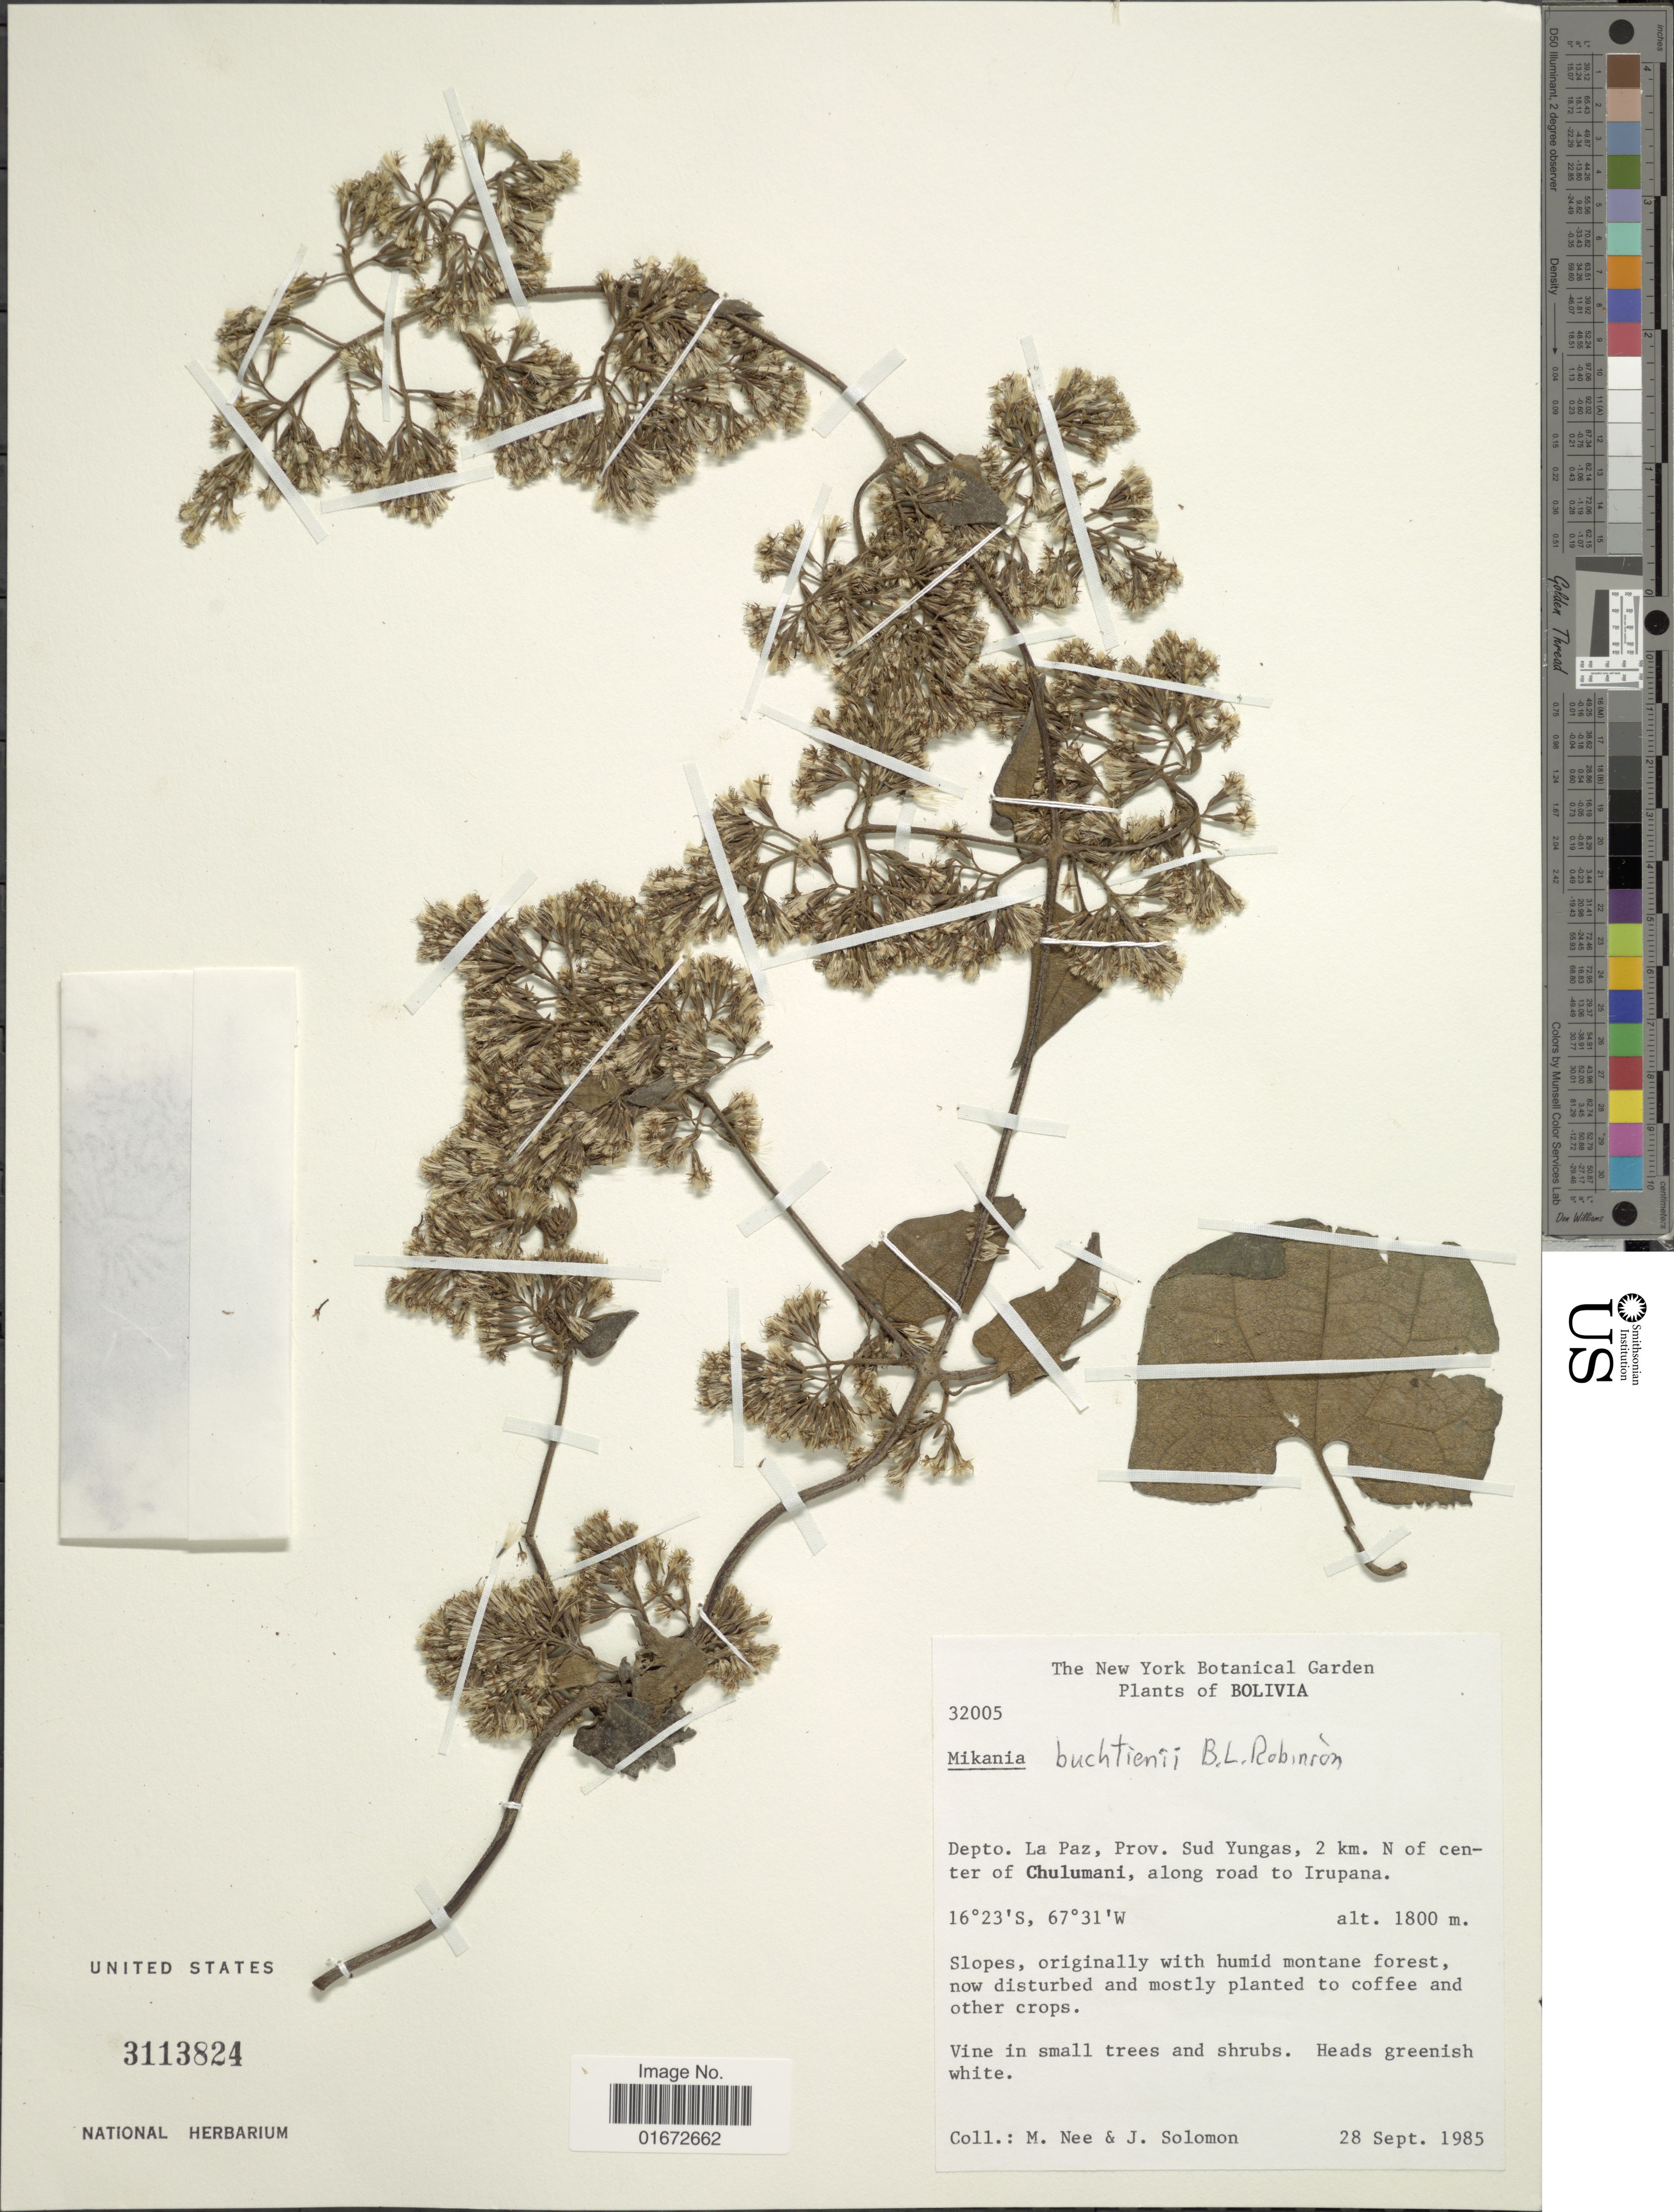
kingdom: Plantae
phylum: Tracheophyta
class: Magnoliopsida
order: Asterales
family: Asteraceae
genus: Mikania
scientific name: Mikania buchtienii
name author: B.L. Rob.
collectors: M. Nee & J. Solomon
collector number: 32005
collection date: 1985-09-28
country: Bolivia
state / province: La Paz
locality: Depto. La Paz, Prov. Sud Yungas, 2 km. N of center of Chulumani, along road to Irupana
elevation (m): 1800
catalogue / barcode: US 3113824